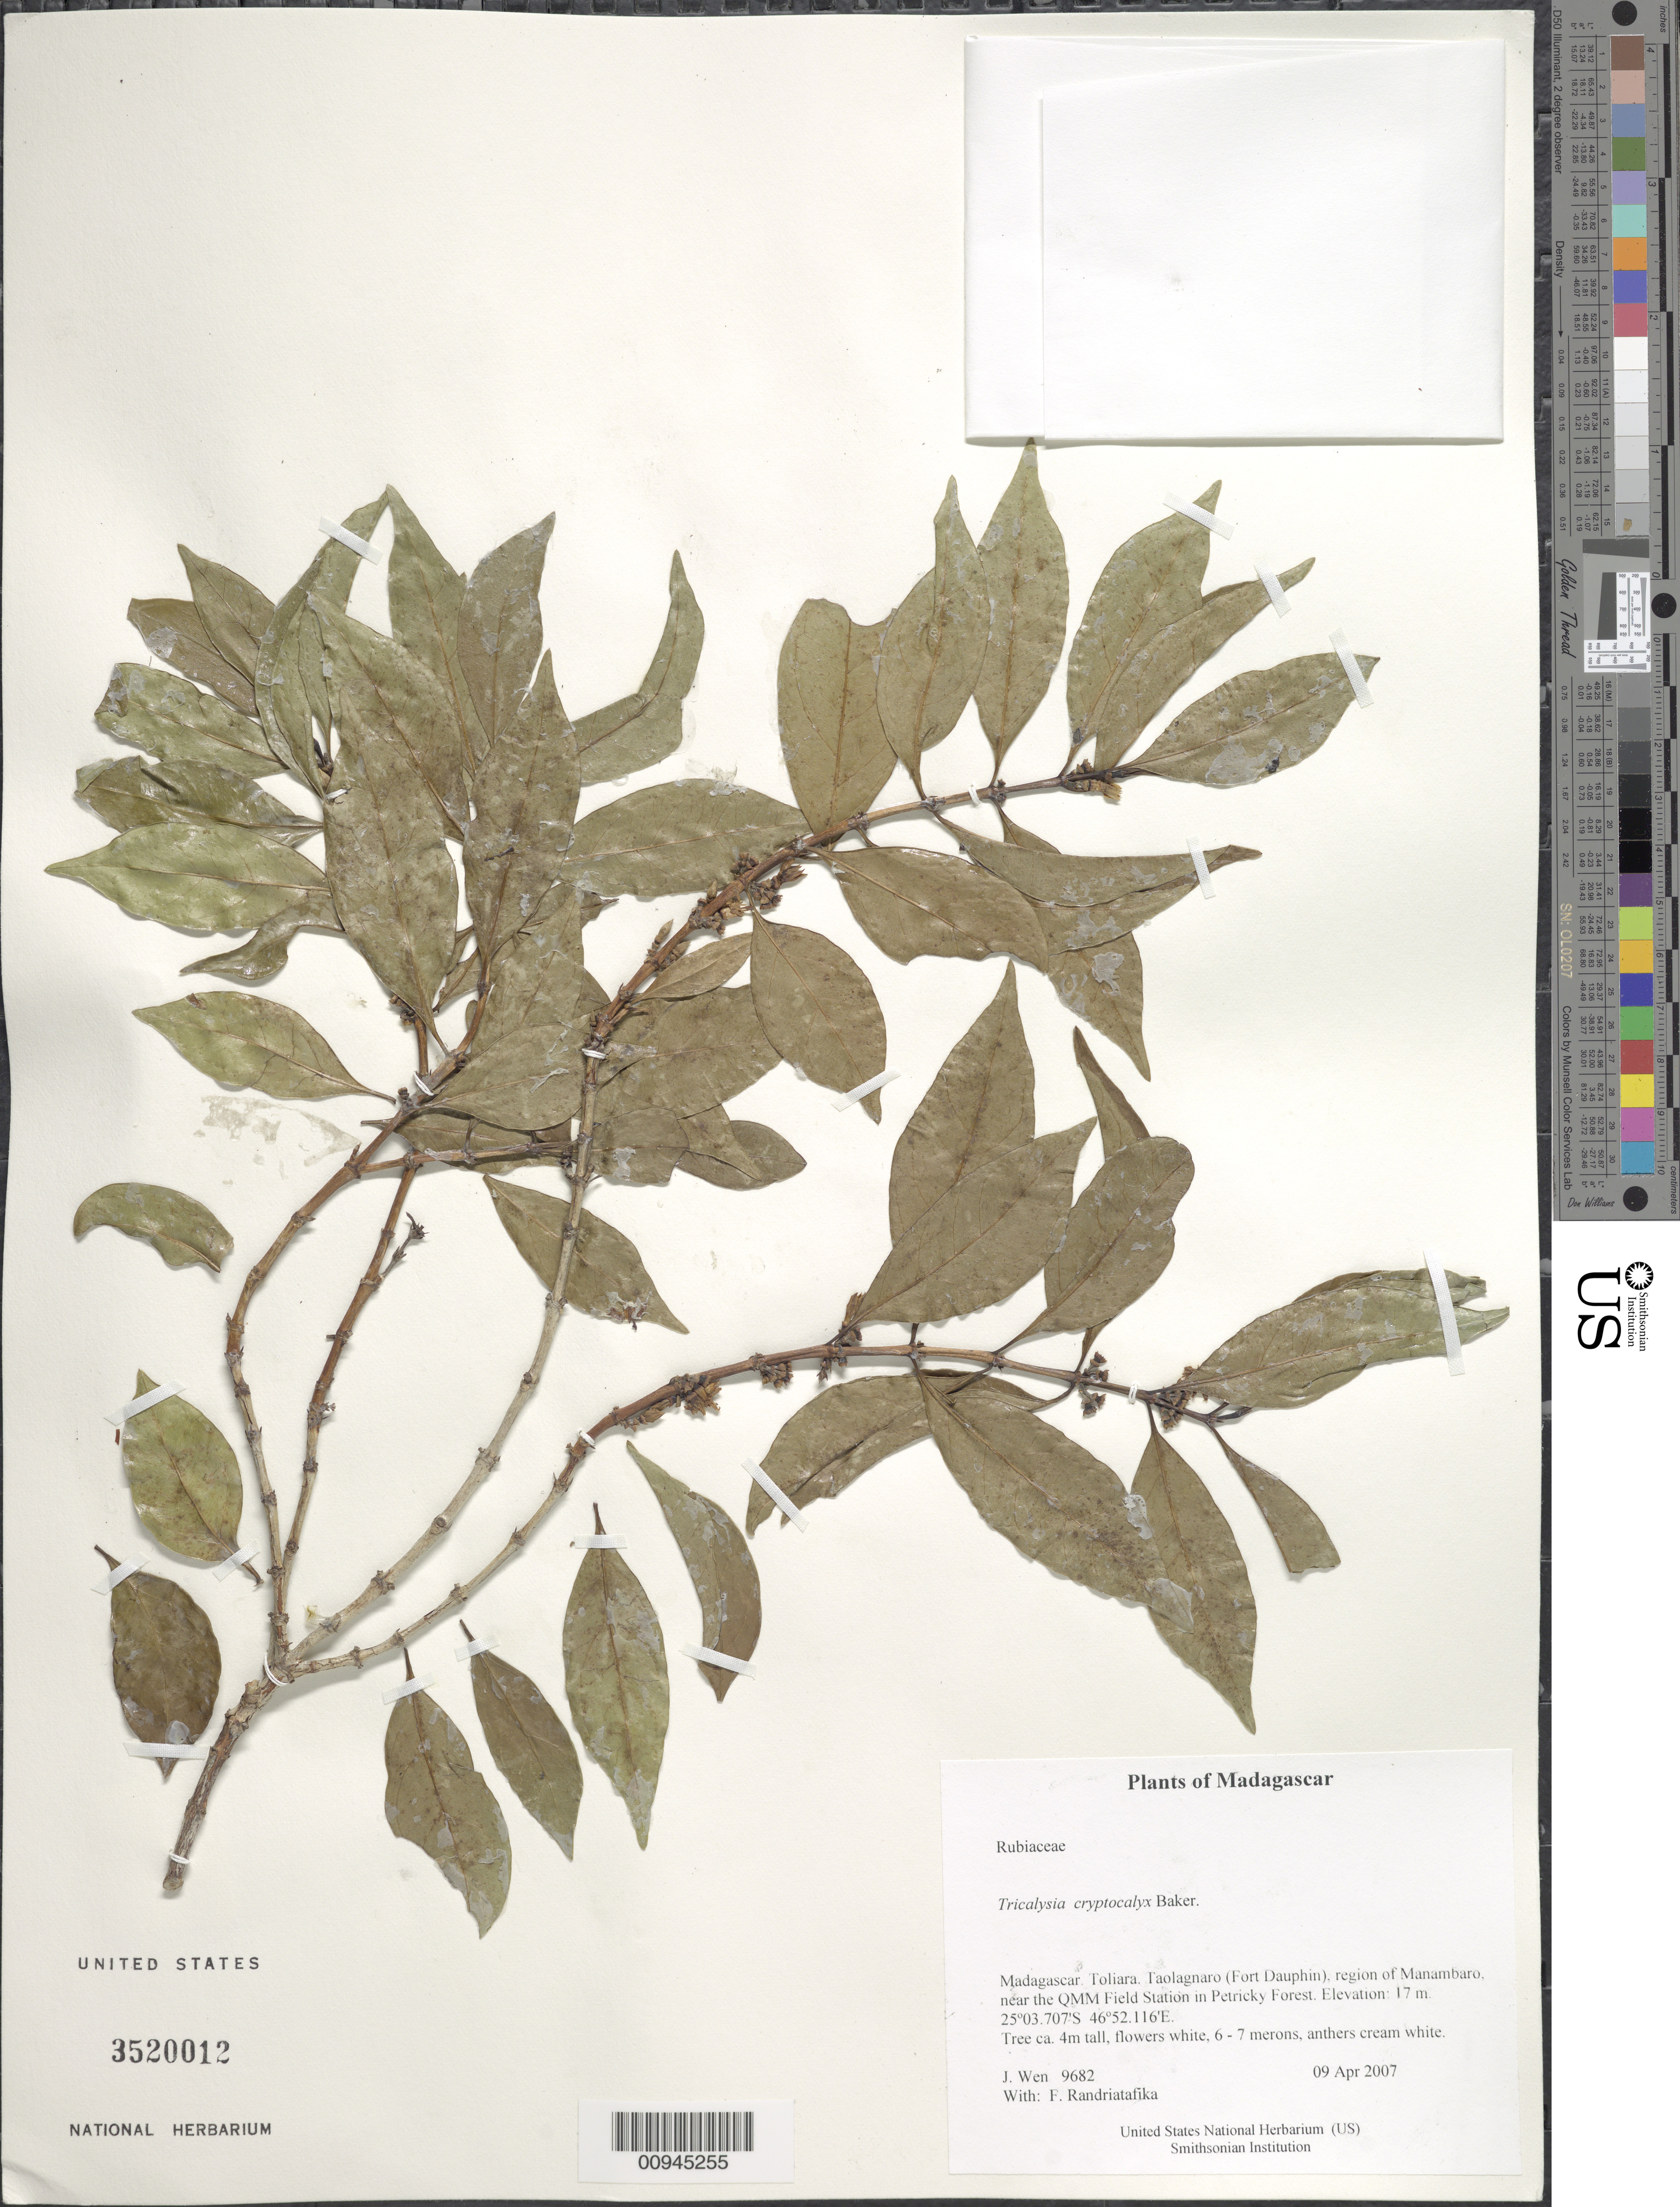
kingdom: Plantae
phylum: Tracheophyta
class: Magnoliopsida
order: Gentianales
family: Rubiaceae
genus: Tricalysia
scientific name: Tricalysia cryptocalyx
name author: Baker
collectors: J. Wen & F. Randriatafika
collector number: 9682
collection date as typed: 09 Apr 2007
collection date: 2007-04-09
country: Madagascar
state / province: Anosy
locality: Taolagnaro (Fort Dauphin), region of Manambaro, near the QMM Field Station in Petricky Forest.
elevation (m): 17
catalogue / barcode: US 3520012